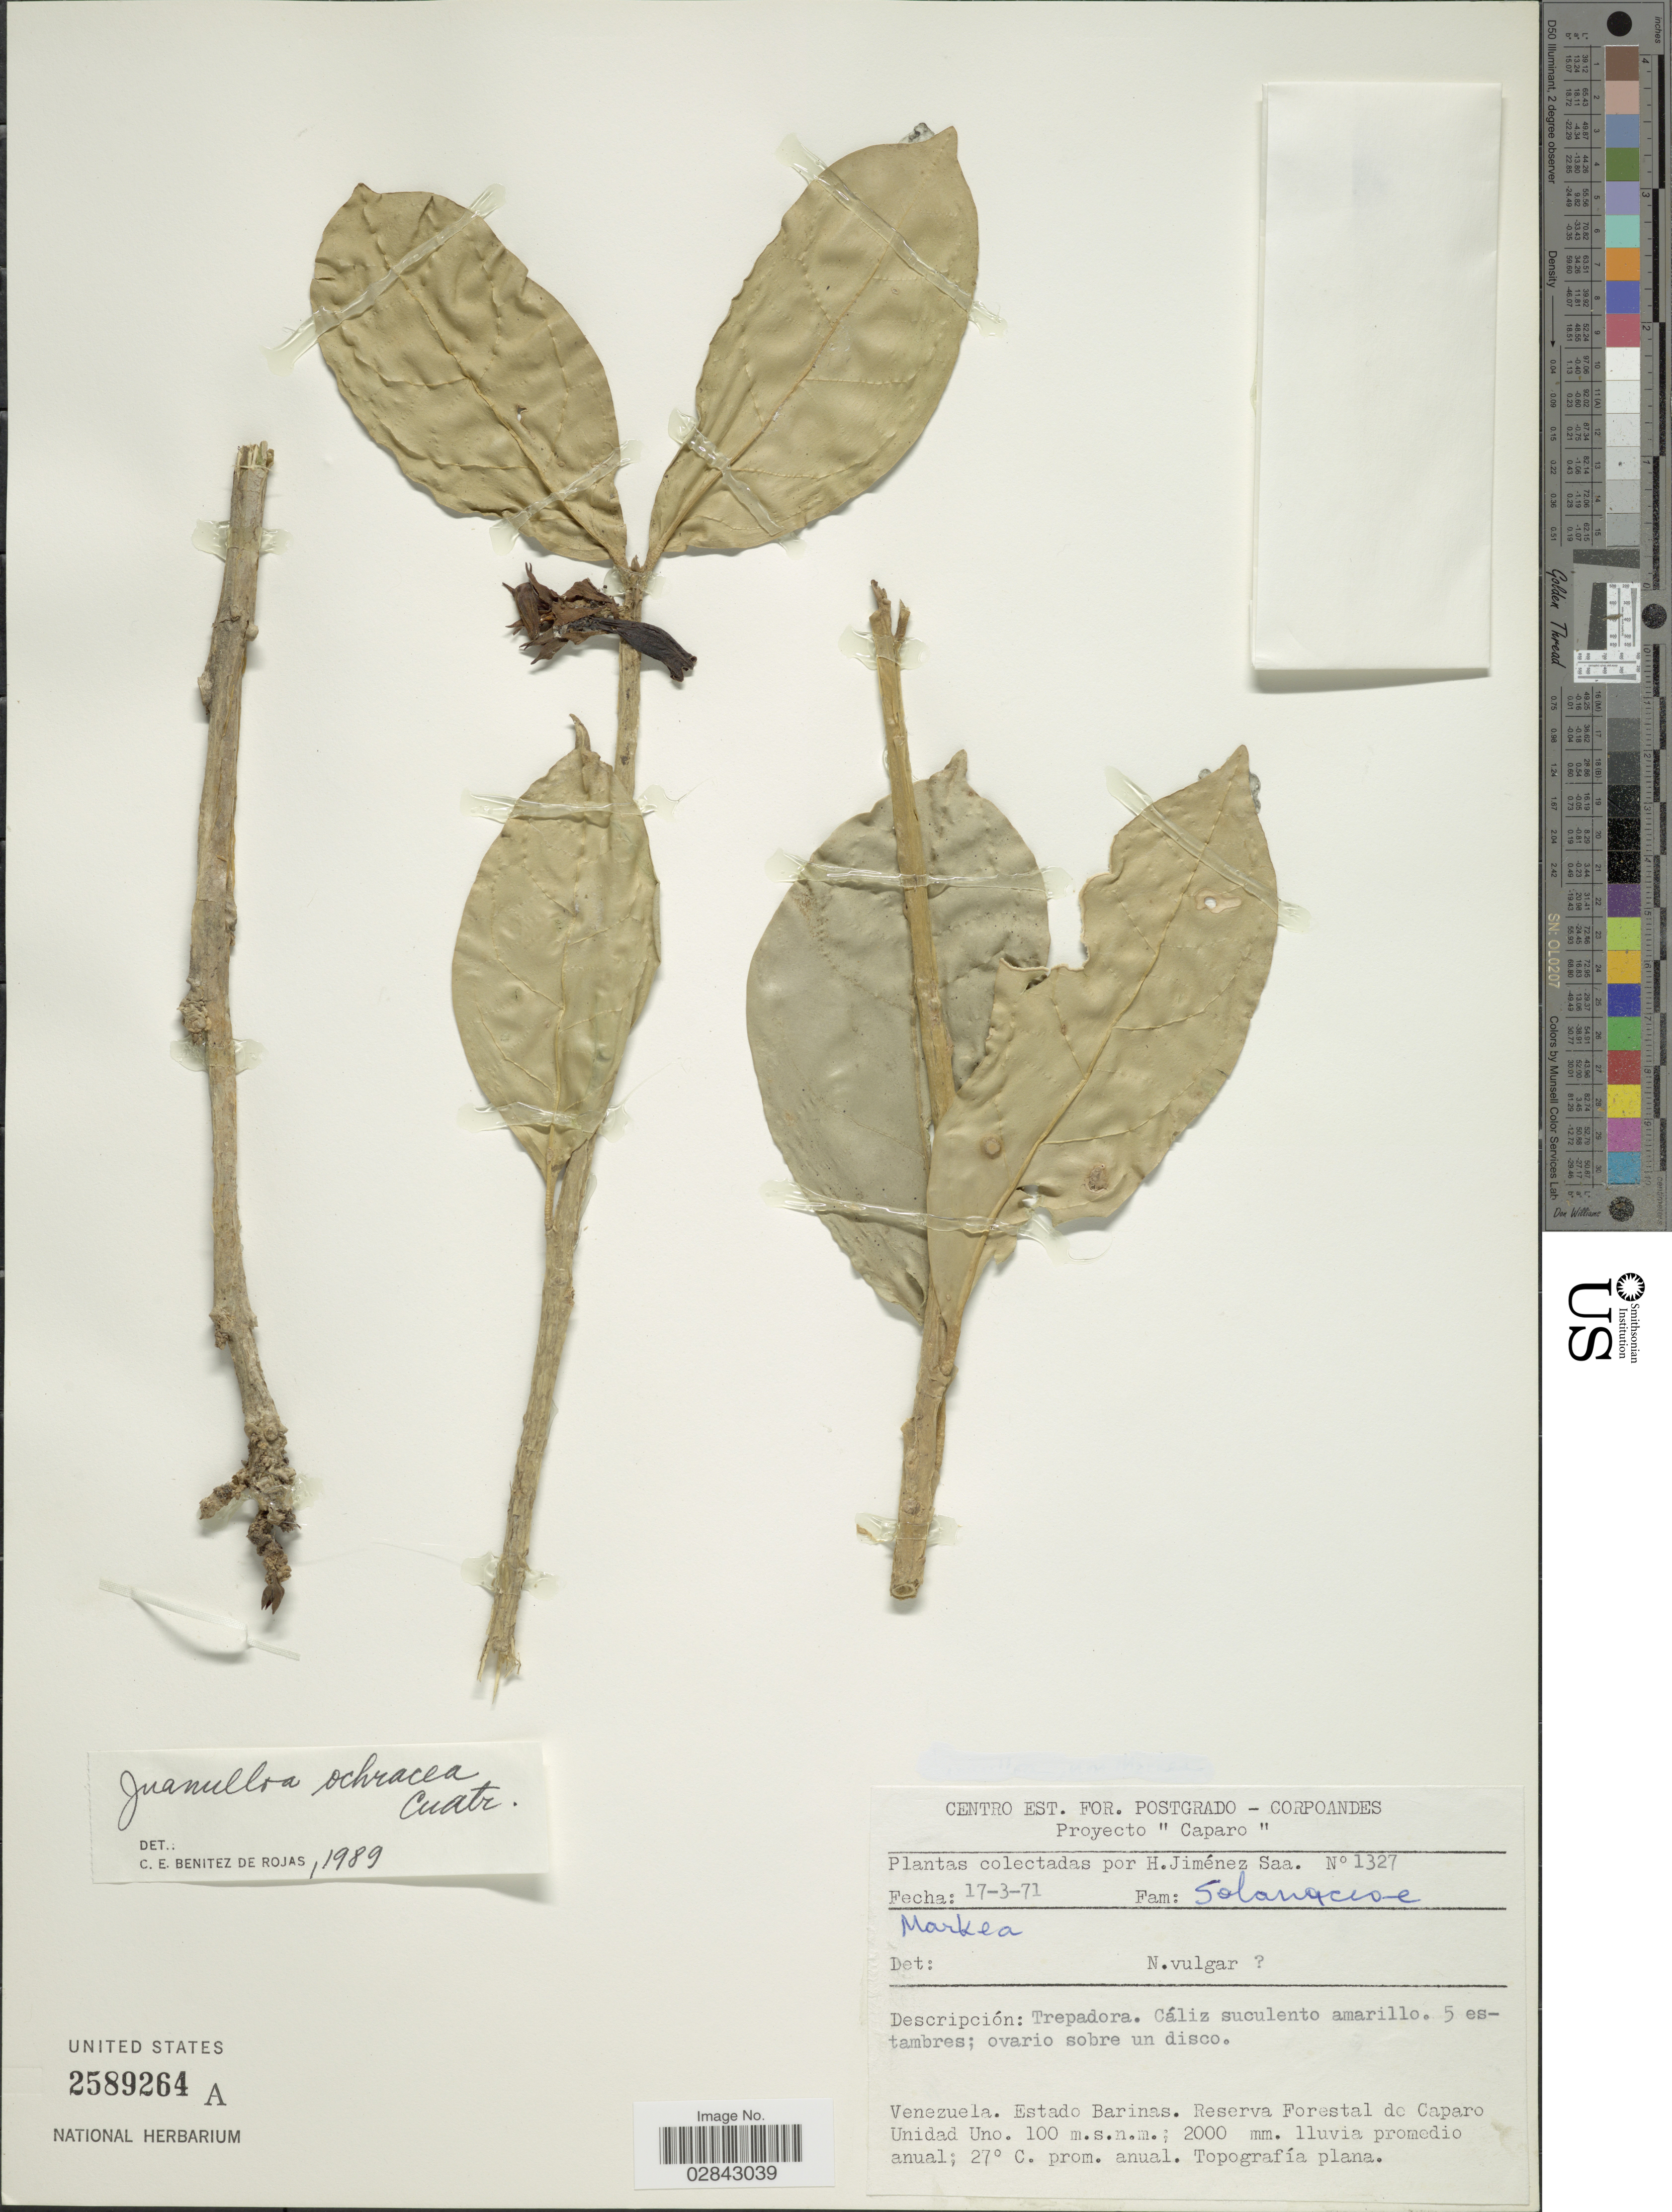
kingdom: Plantae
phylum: Tracheophyta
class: Magnoliopsida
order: Solanales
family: Solanaceae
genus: Juanulloa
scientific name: Juanulloa ochracea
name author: Cuatrec.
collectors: H. Jiménez-Saa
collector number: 1327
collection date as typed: Transcribed d/m/y: 17/3/71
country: Venezuela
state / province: Barinas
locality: Reserva Forestal de Caparo Unidad Uno.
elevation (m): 100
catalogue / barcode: US 2589264A